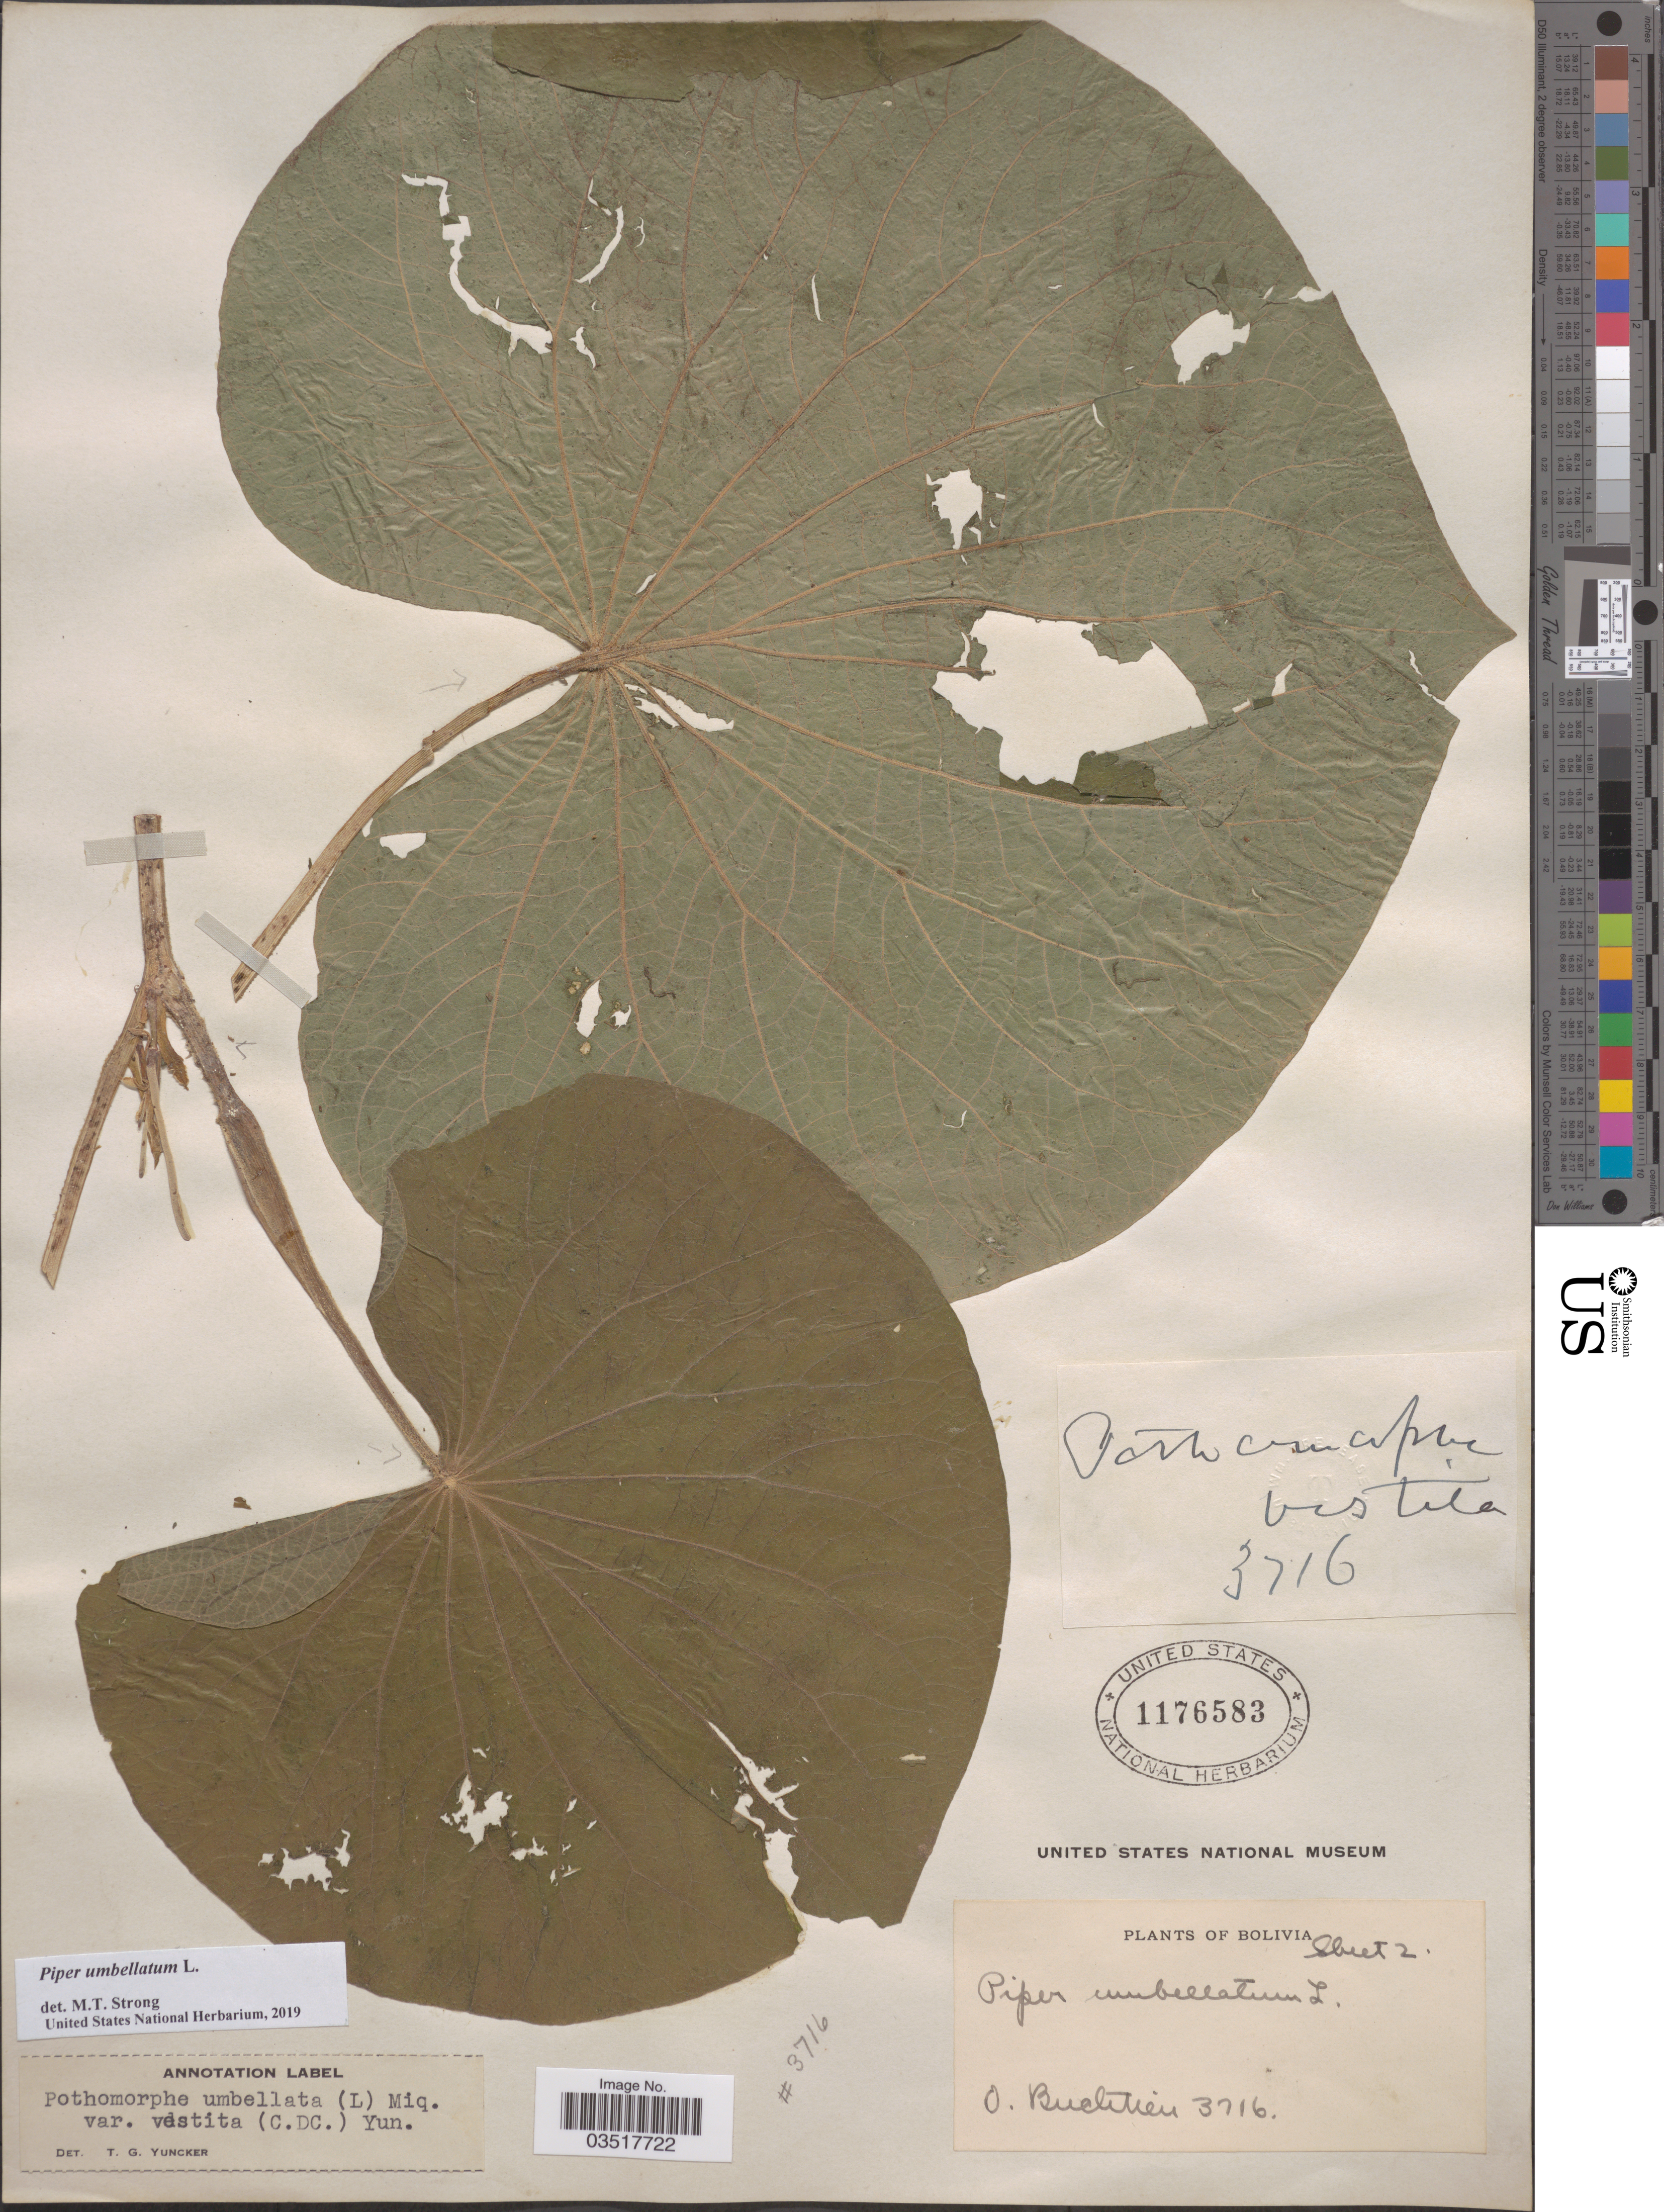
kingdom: Plantae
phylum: Tracheophyta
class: Magnoliopsida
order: Piperales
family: Piperaceae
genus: Piper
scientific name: Piper umbellatum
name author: L.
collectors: O. Buchtien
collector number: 3716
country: Bolivia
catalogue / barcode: US 1176583